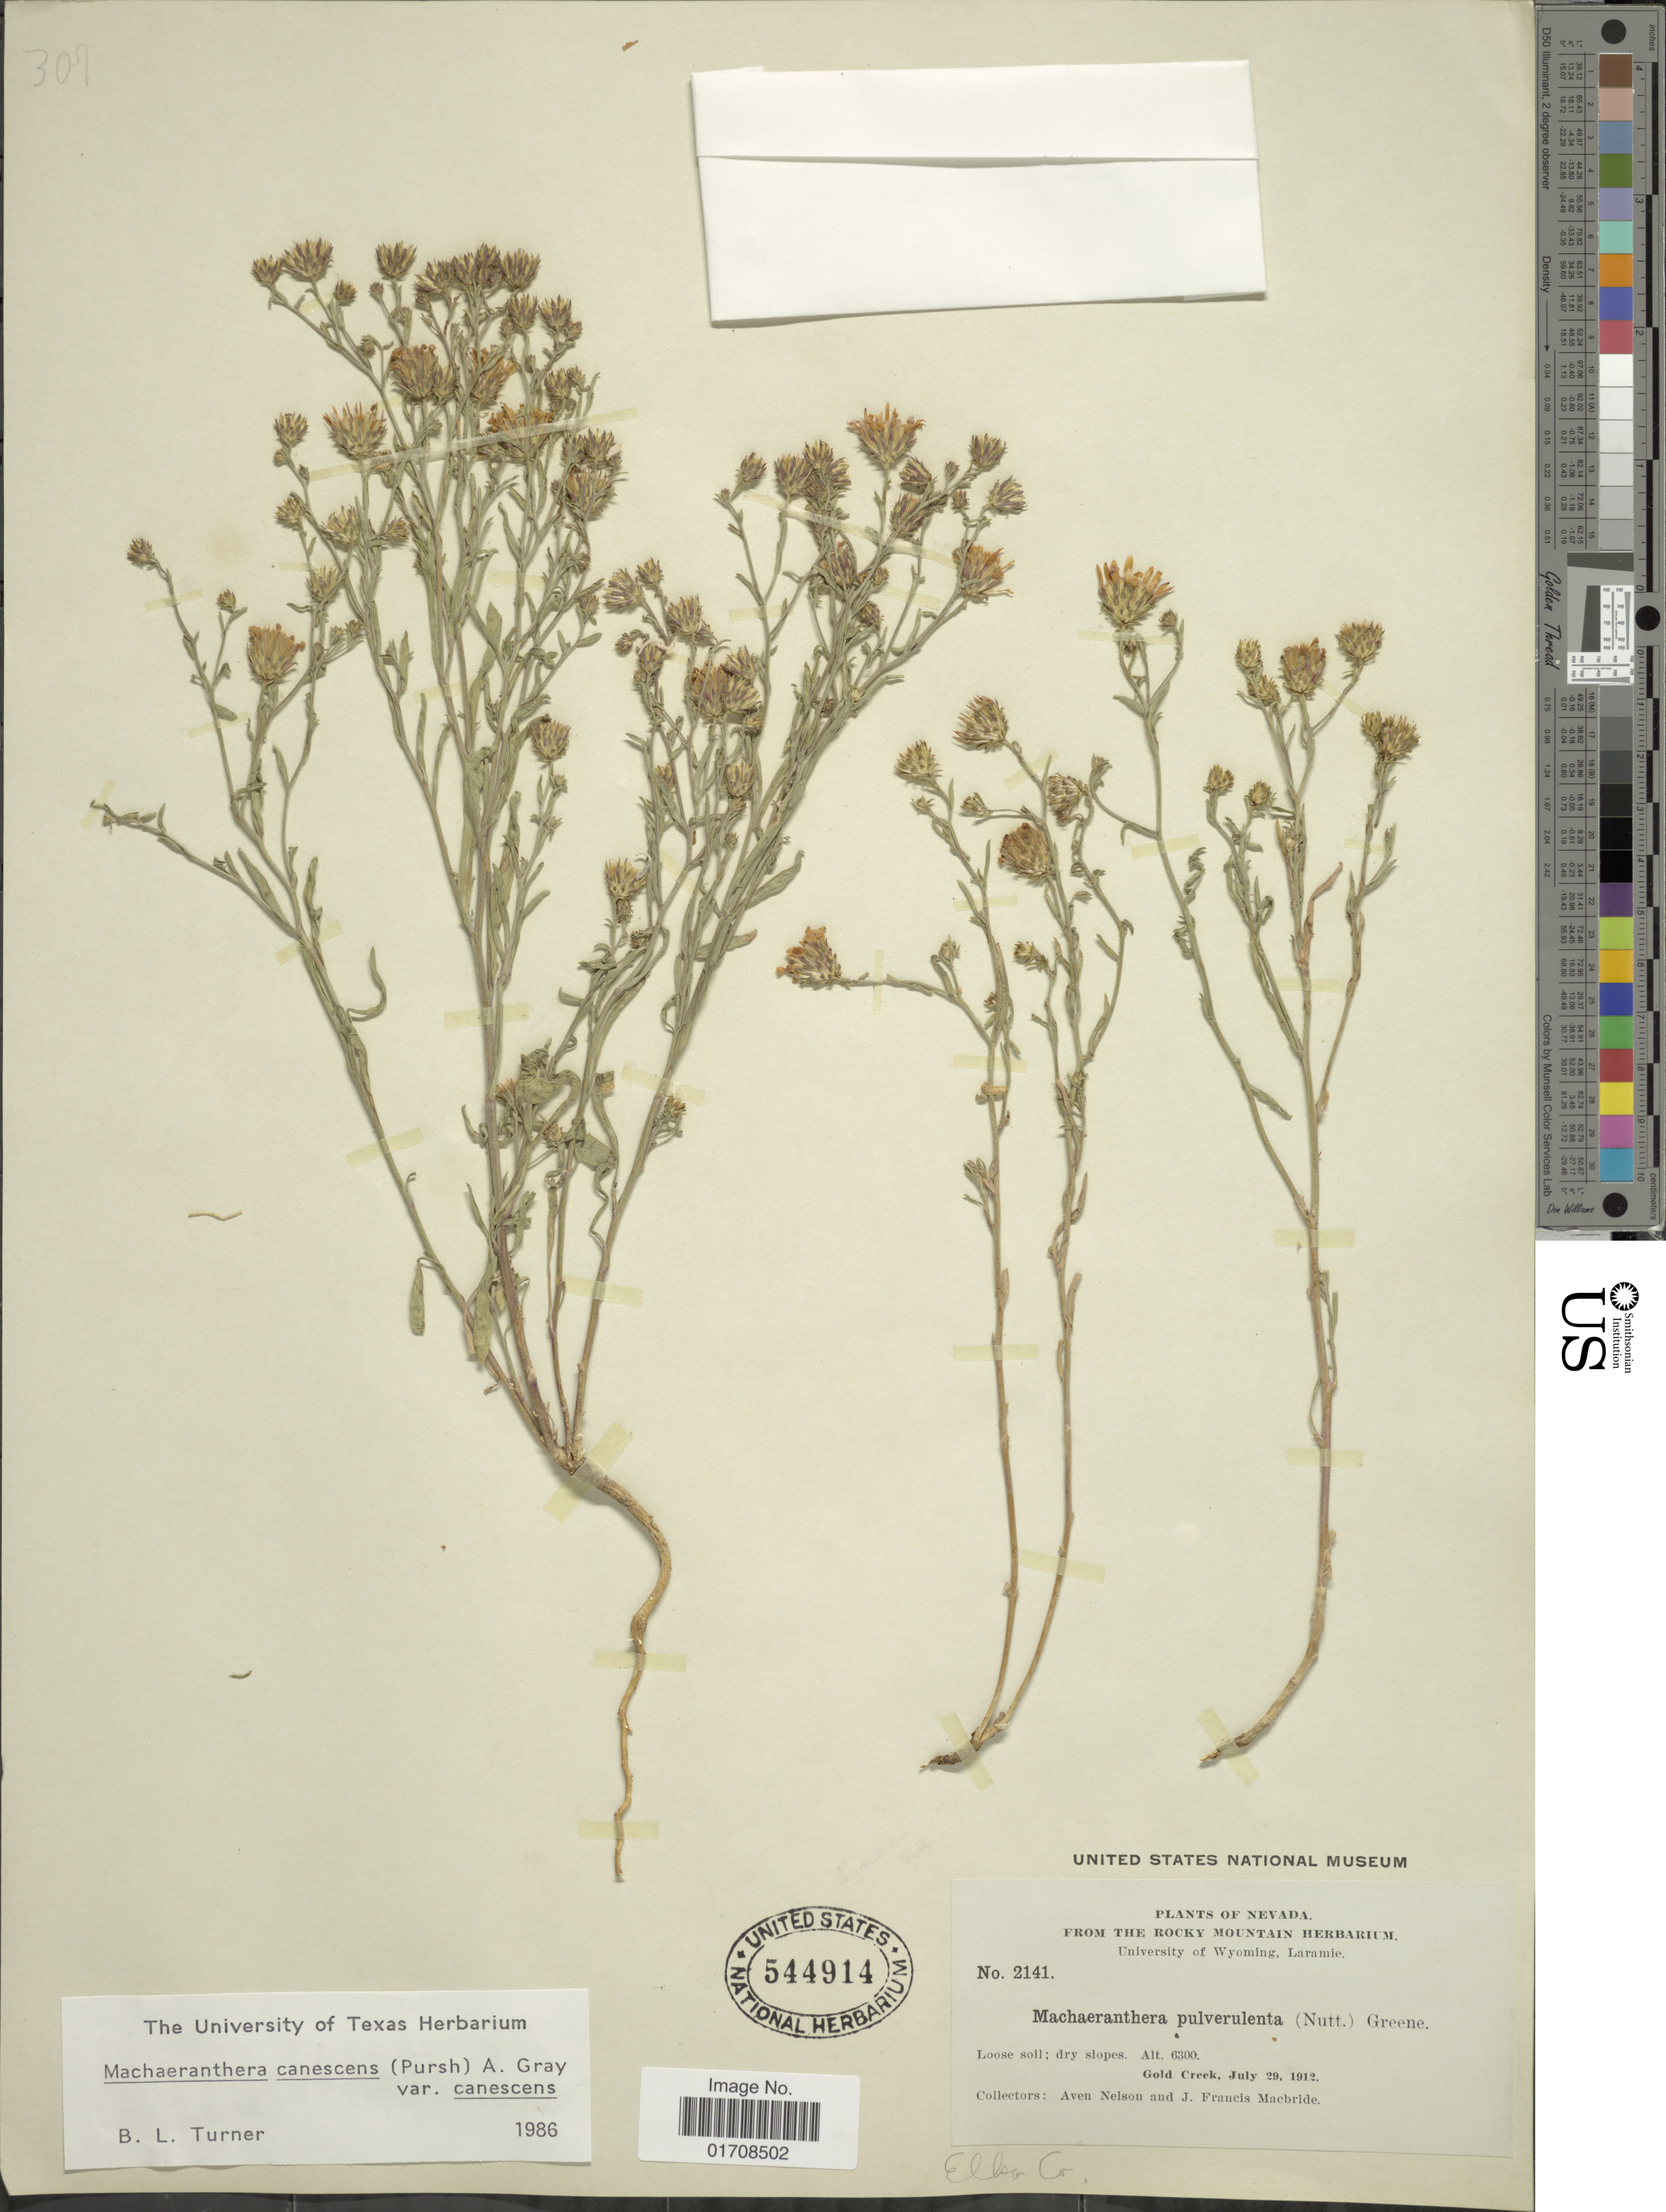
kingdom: Plantae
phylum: Tracheophyta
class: Magnoliopsida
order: Asterales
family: Asteraceae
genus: Machaeranthera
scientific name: Machaeranthera canescens var. canescens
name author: (Pursh) A. Gray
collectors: A. Nelson & J. F. Macbride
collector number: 2141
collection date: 1912-07-29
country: United States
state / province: Nevada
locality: Gold Creek, Elko Co.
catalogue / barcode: US 544914